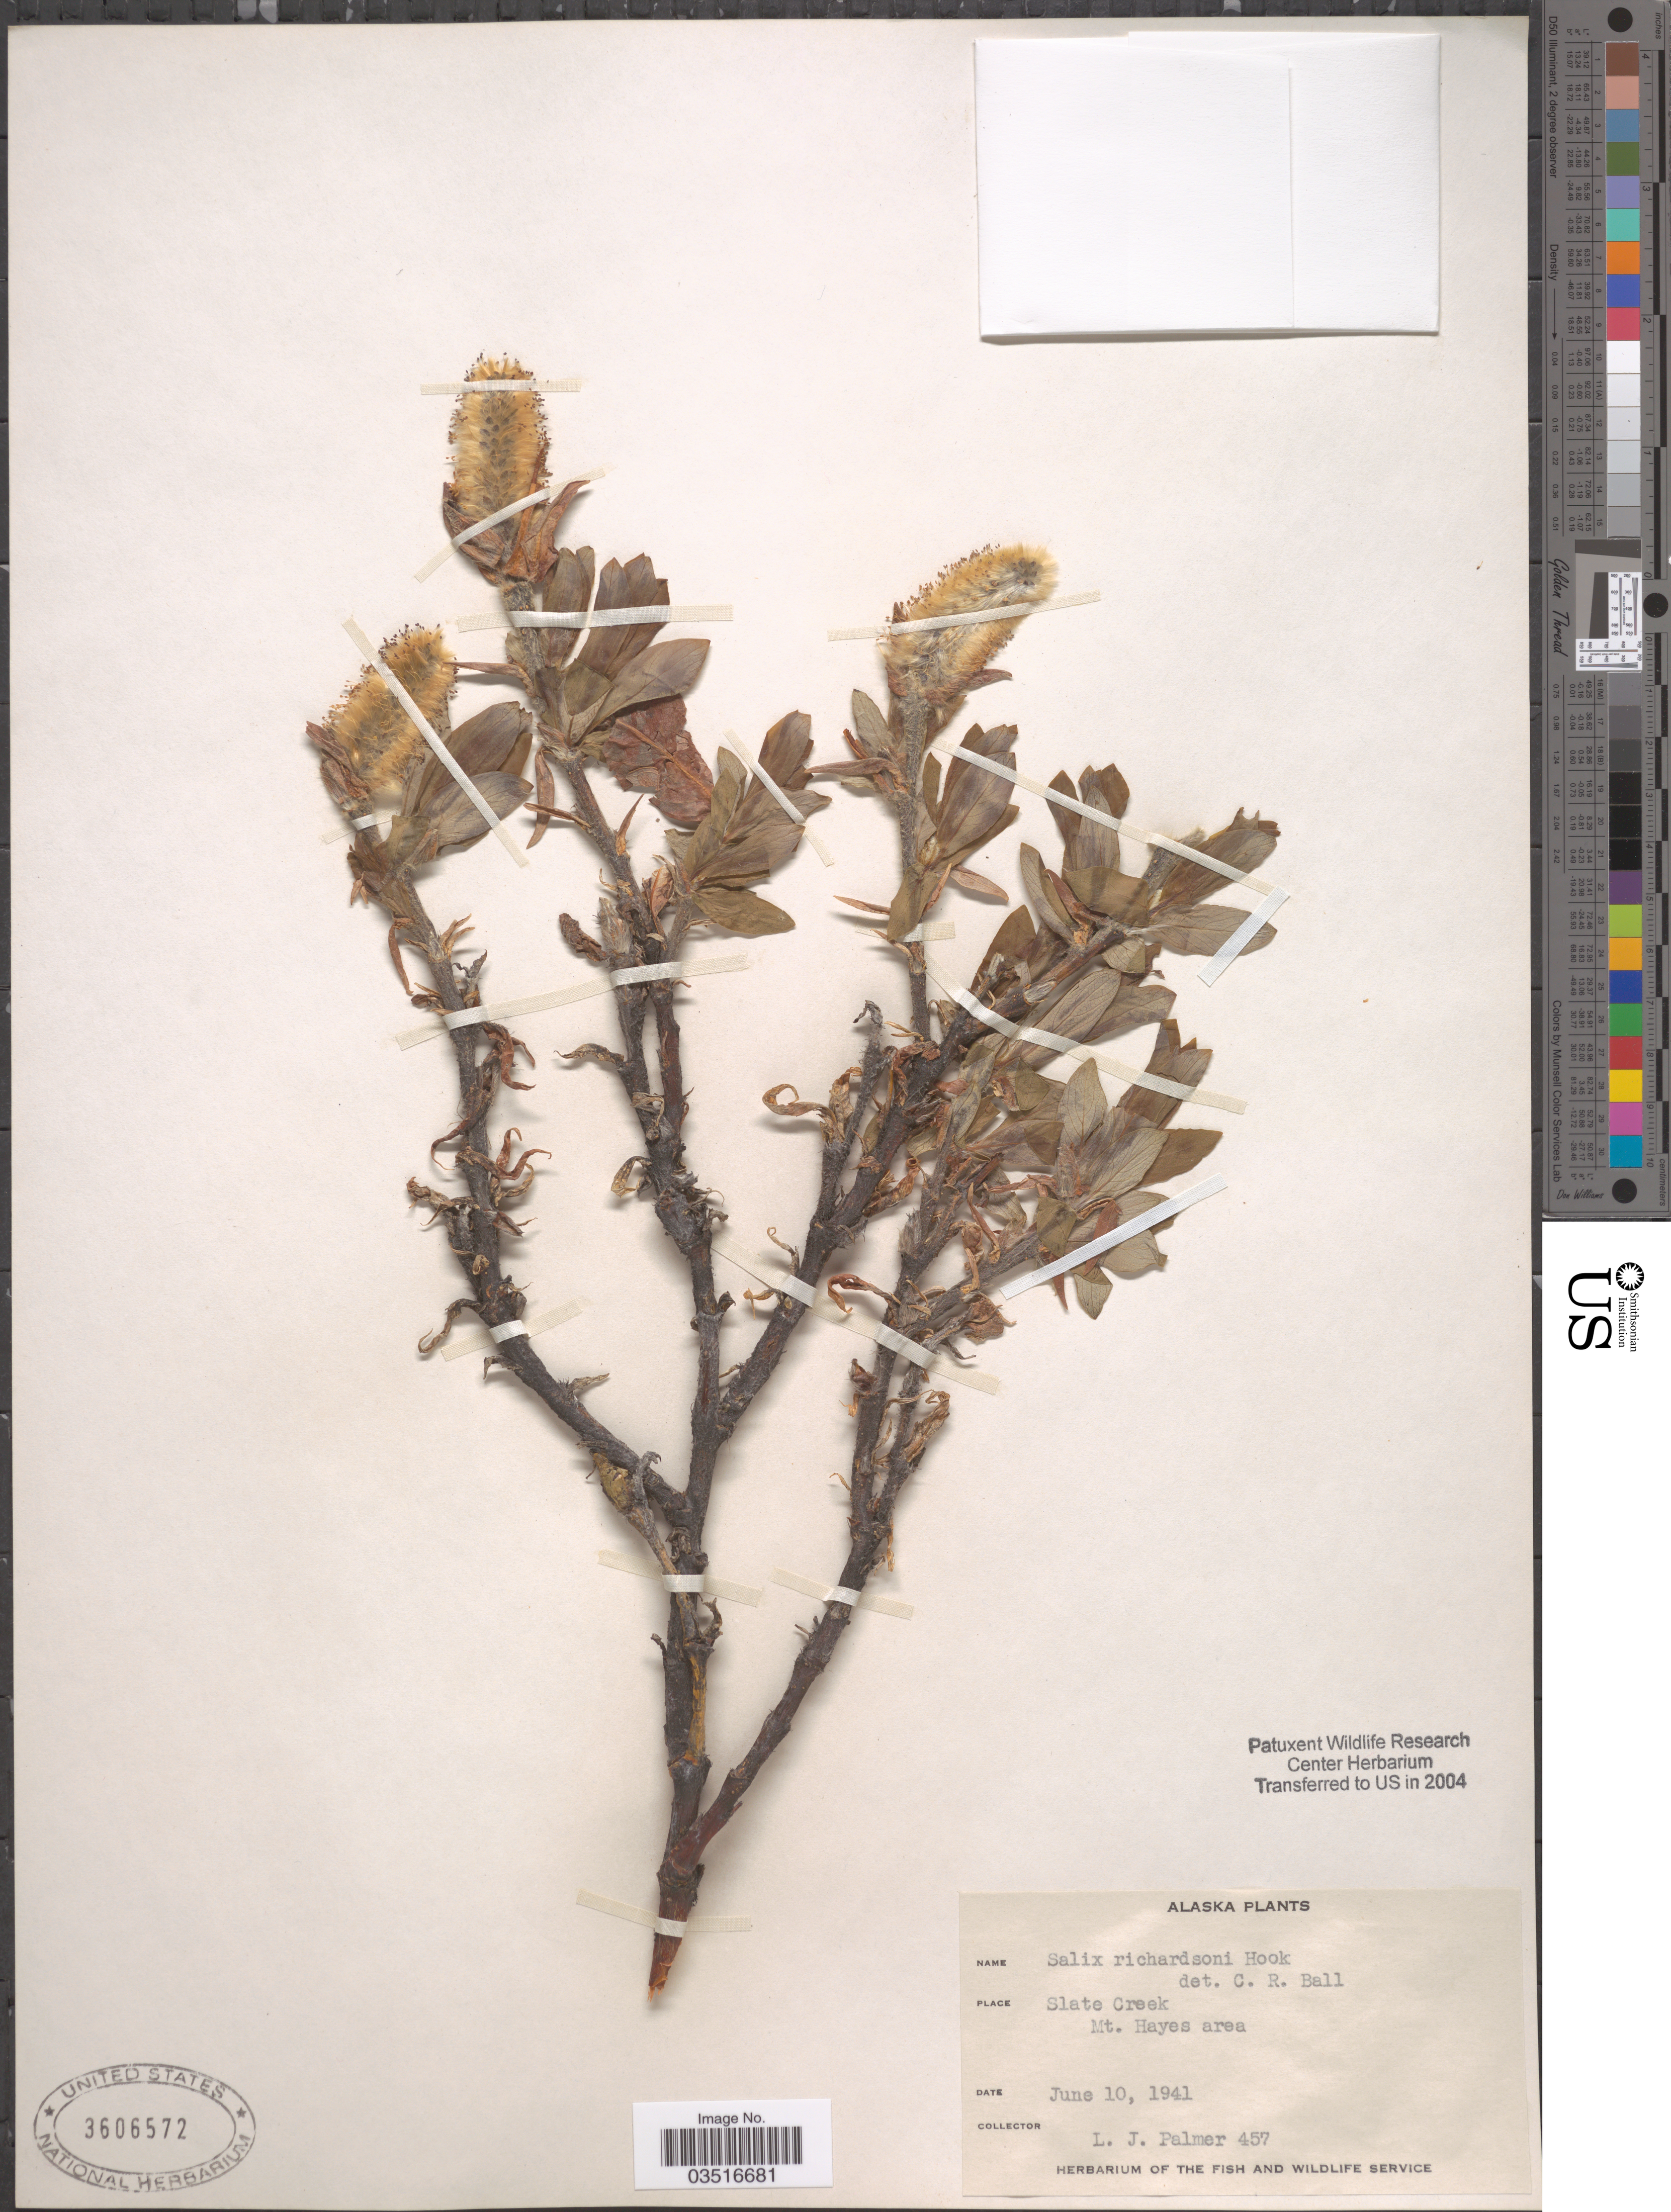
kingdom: Plantae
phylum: Tracheophyta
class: Magnoliopsida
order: Malpighiales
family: Salicaceae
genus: Salix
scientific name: Salix richardsonii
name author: Hook.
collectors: L. J. Palmer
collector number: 457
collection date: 1941-06-10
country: United States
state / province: Alaska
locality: Slate Creek Mt. Hayes area.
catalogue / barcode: US 3606572